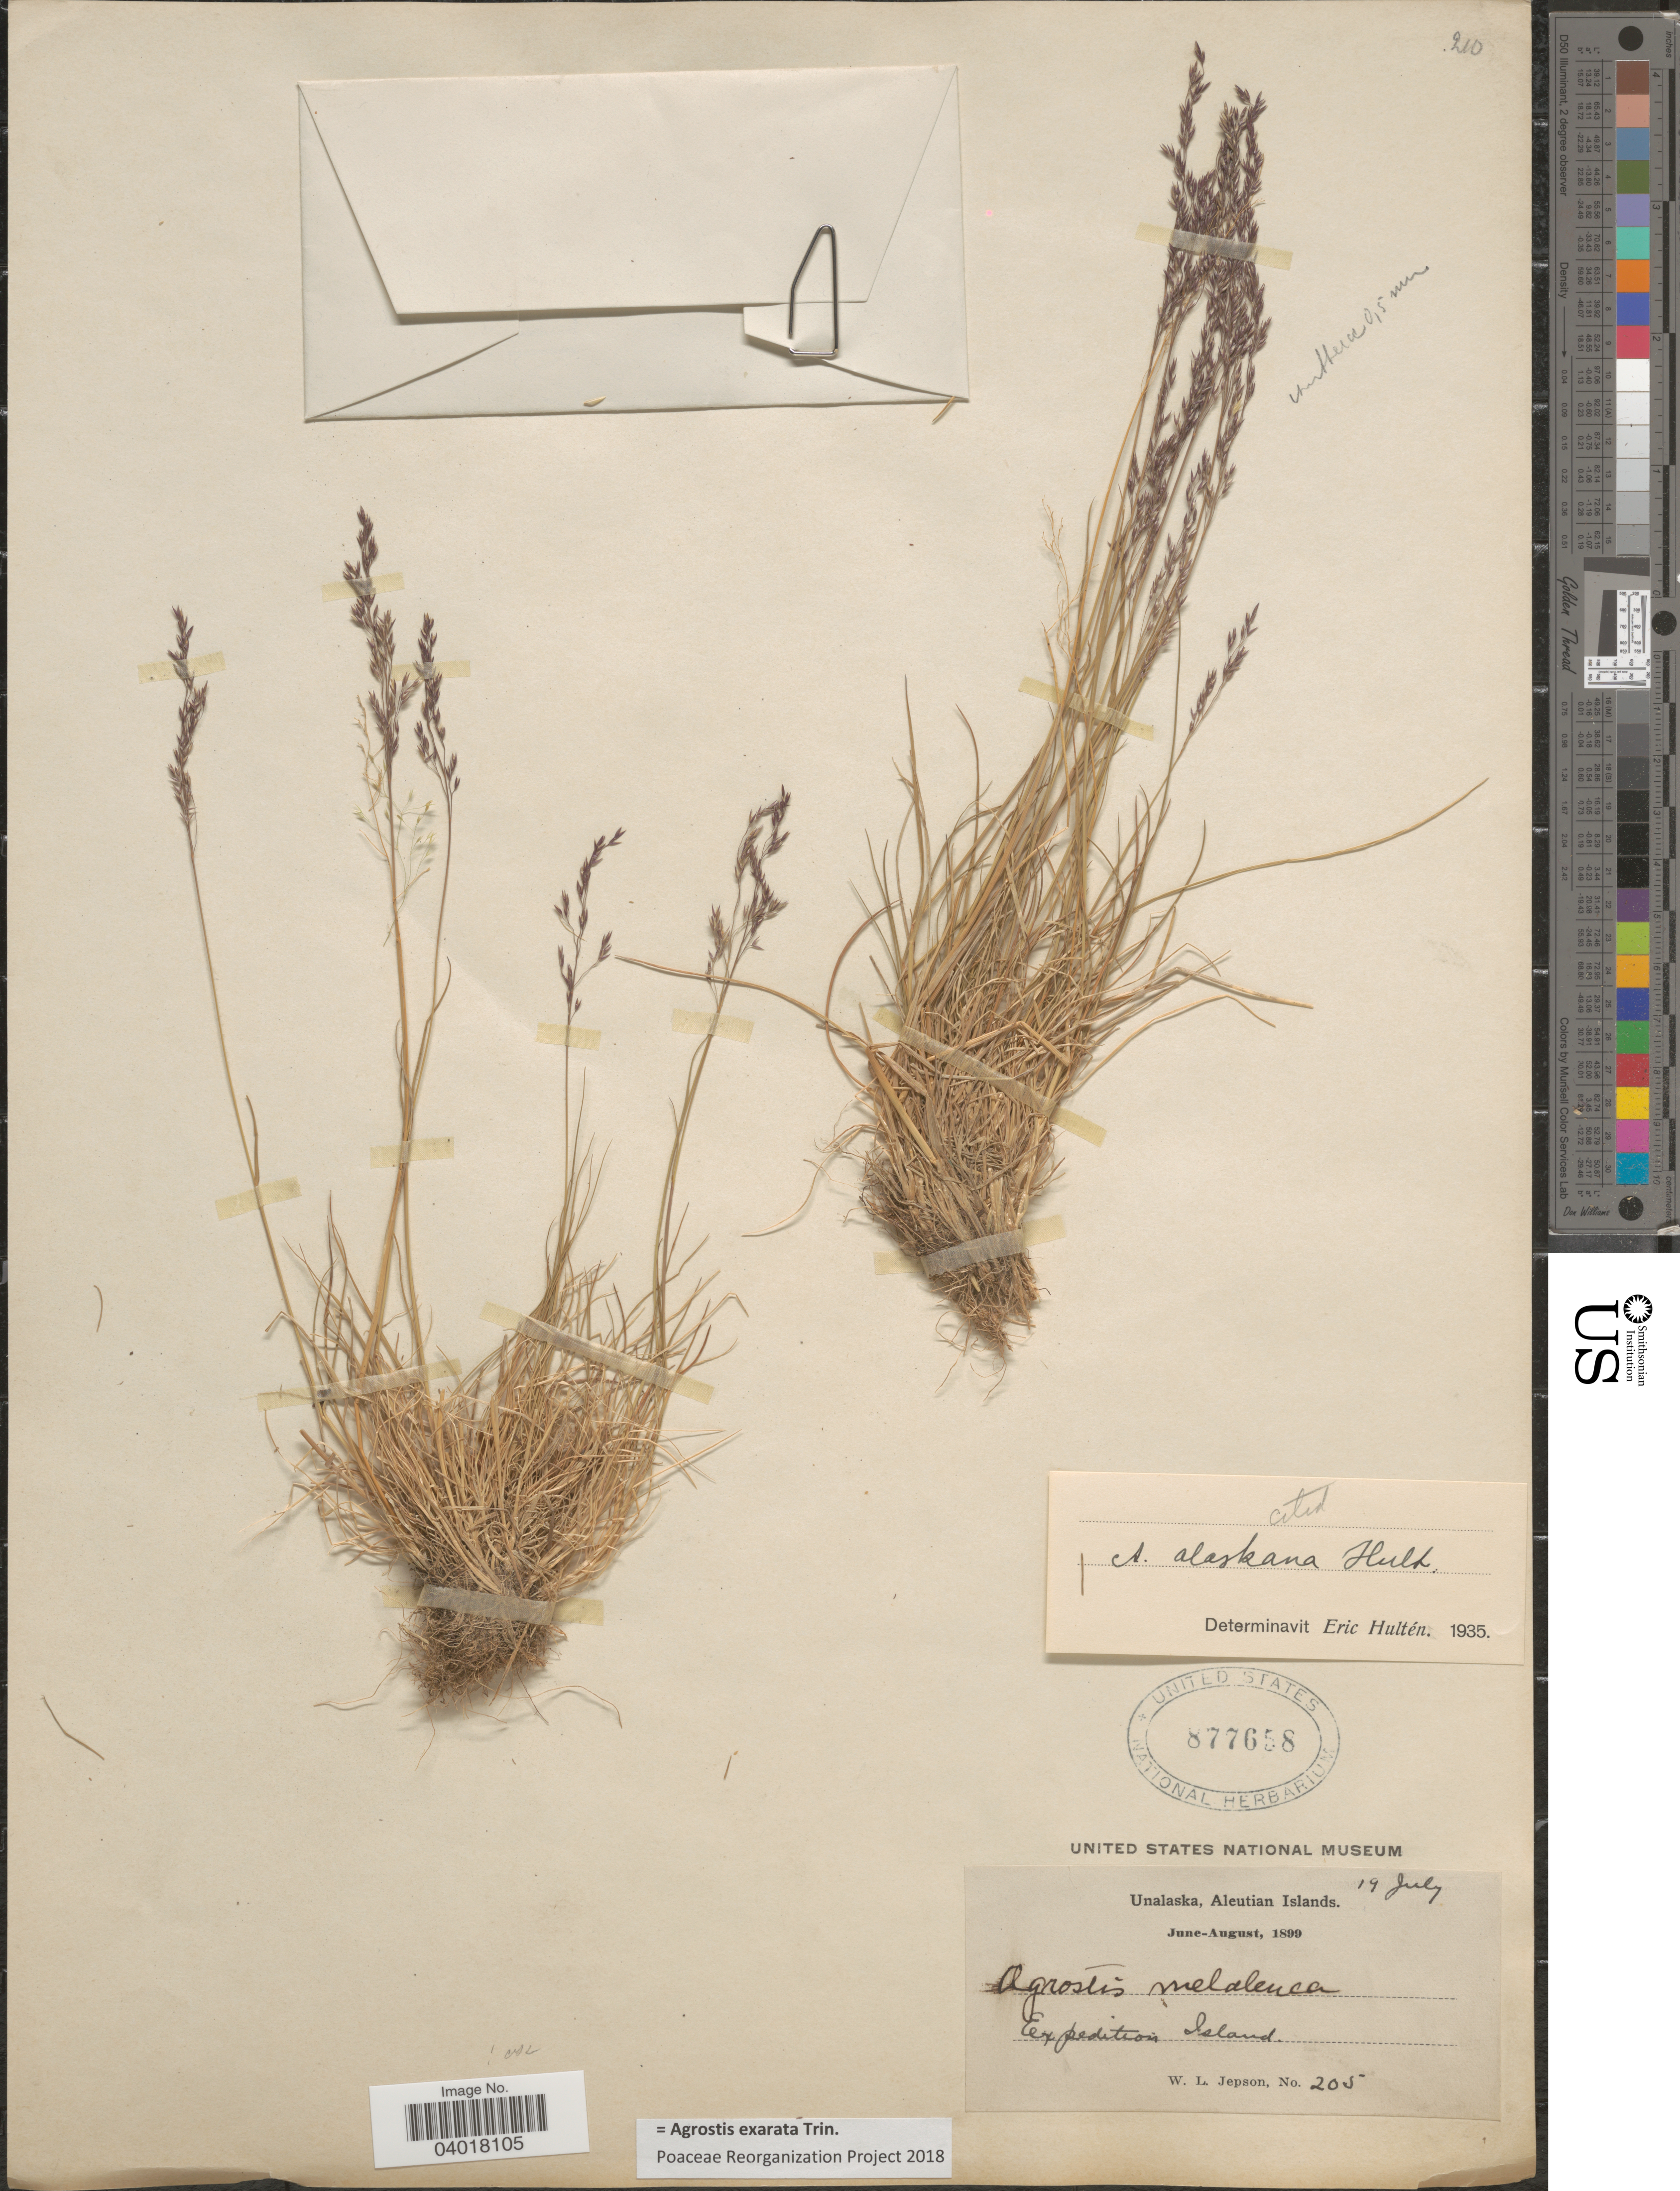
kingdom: Plantae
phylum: Tracheophyta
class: Liliopsida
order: Poales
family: Poaceae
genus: Agrostis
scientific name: Agrostis exarata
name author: Trin.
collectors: W. L. Jepson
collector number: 205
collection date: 1899-07-19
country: United States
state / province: Alaska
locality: Unalaska, Aleutian Islands. Expedition Island.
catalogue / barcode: US 877658